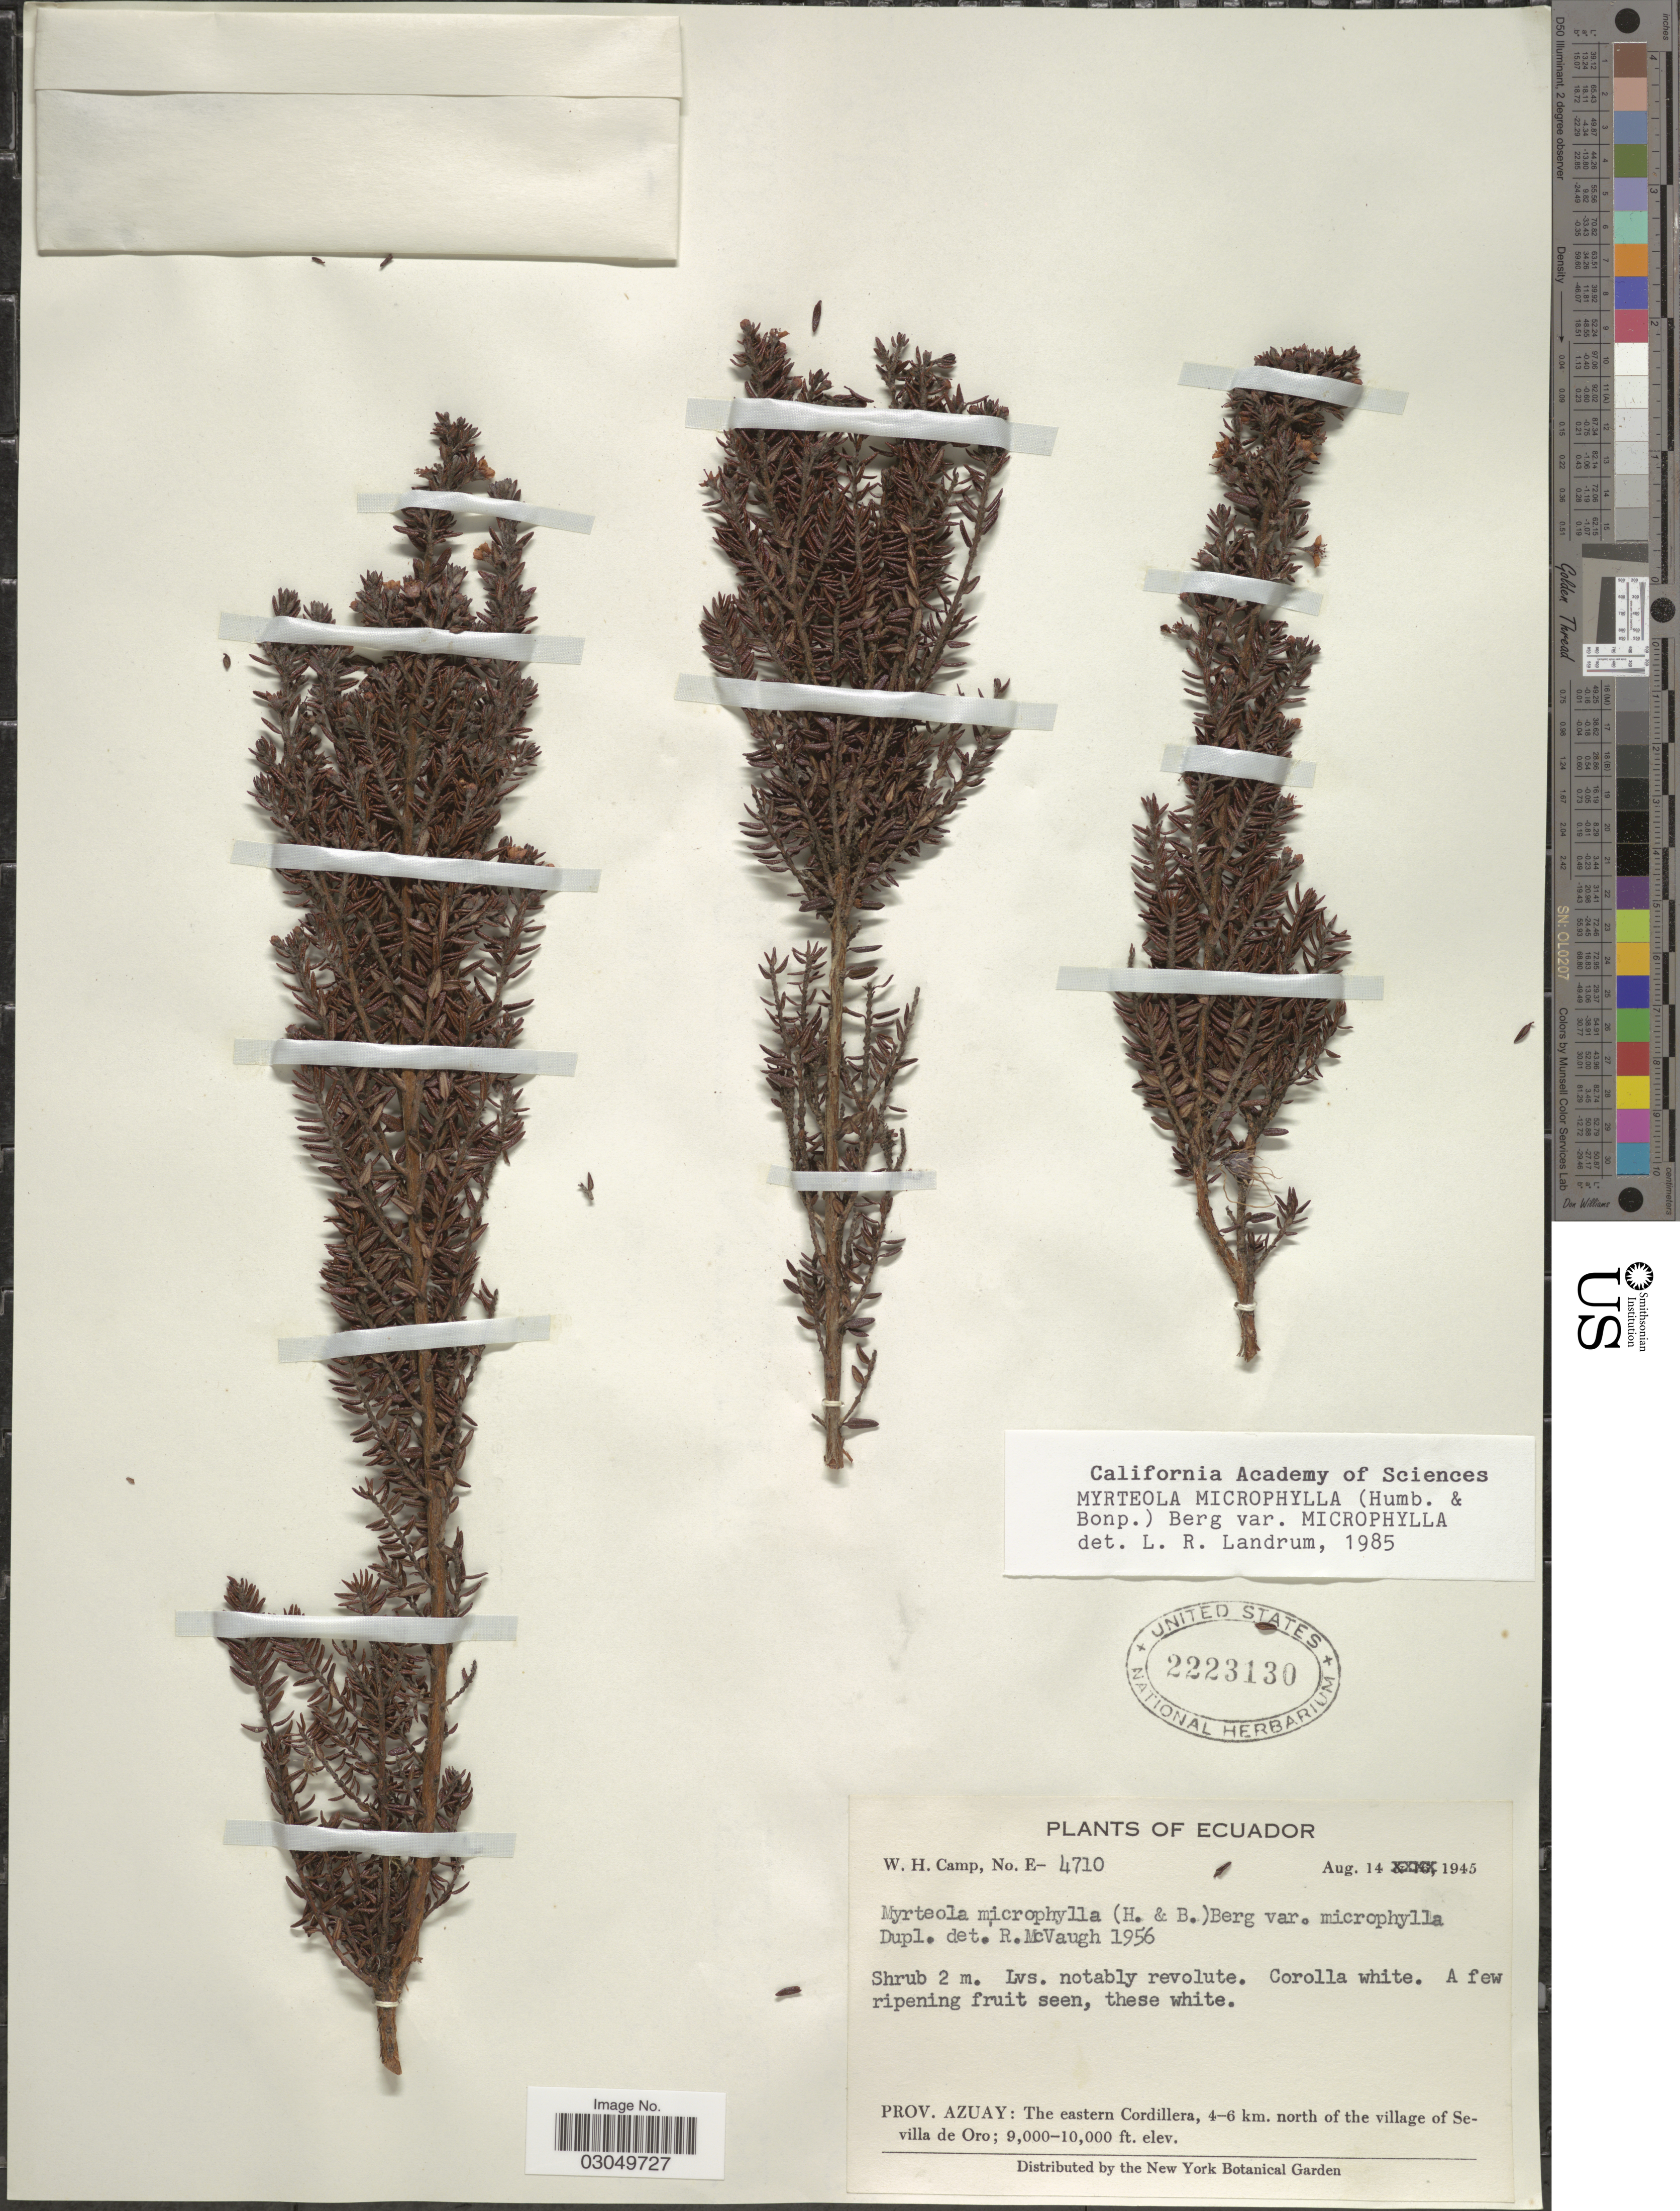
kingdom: Plantae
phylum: Tracheophyta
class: Magnoliopsida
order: Myrtales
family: Myrtaceae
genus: Myrteola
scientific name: Myrteola microphylla var. microphylla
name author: (Humb. & Bonpl.) O. Berg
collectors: W. H. Camp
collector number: E-4710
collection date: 1945-08-14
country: Ecuador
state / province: Azuay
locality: The eastern Cordillera, 4-6 km. north of the village of Sevilla de Oro.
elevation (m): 2743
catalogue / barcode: US 2223130